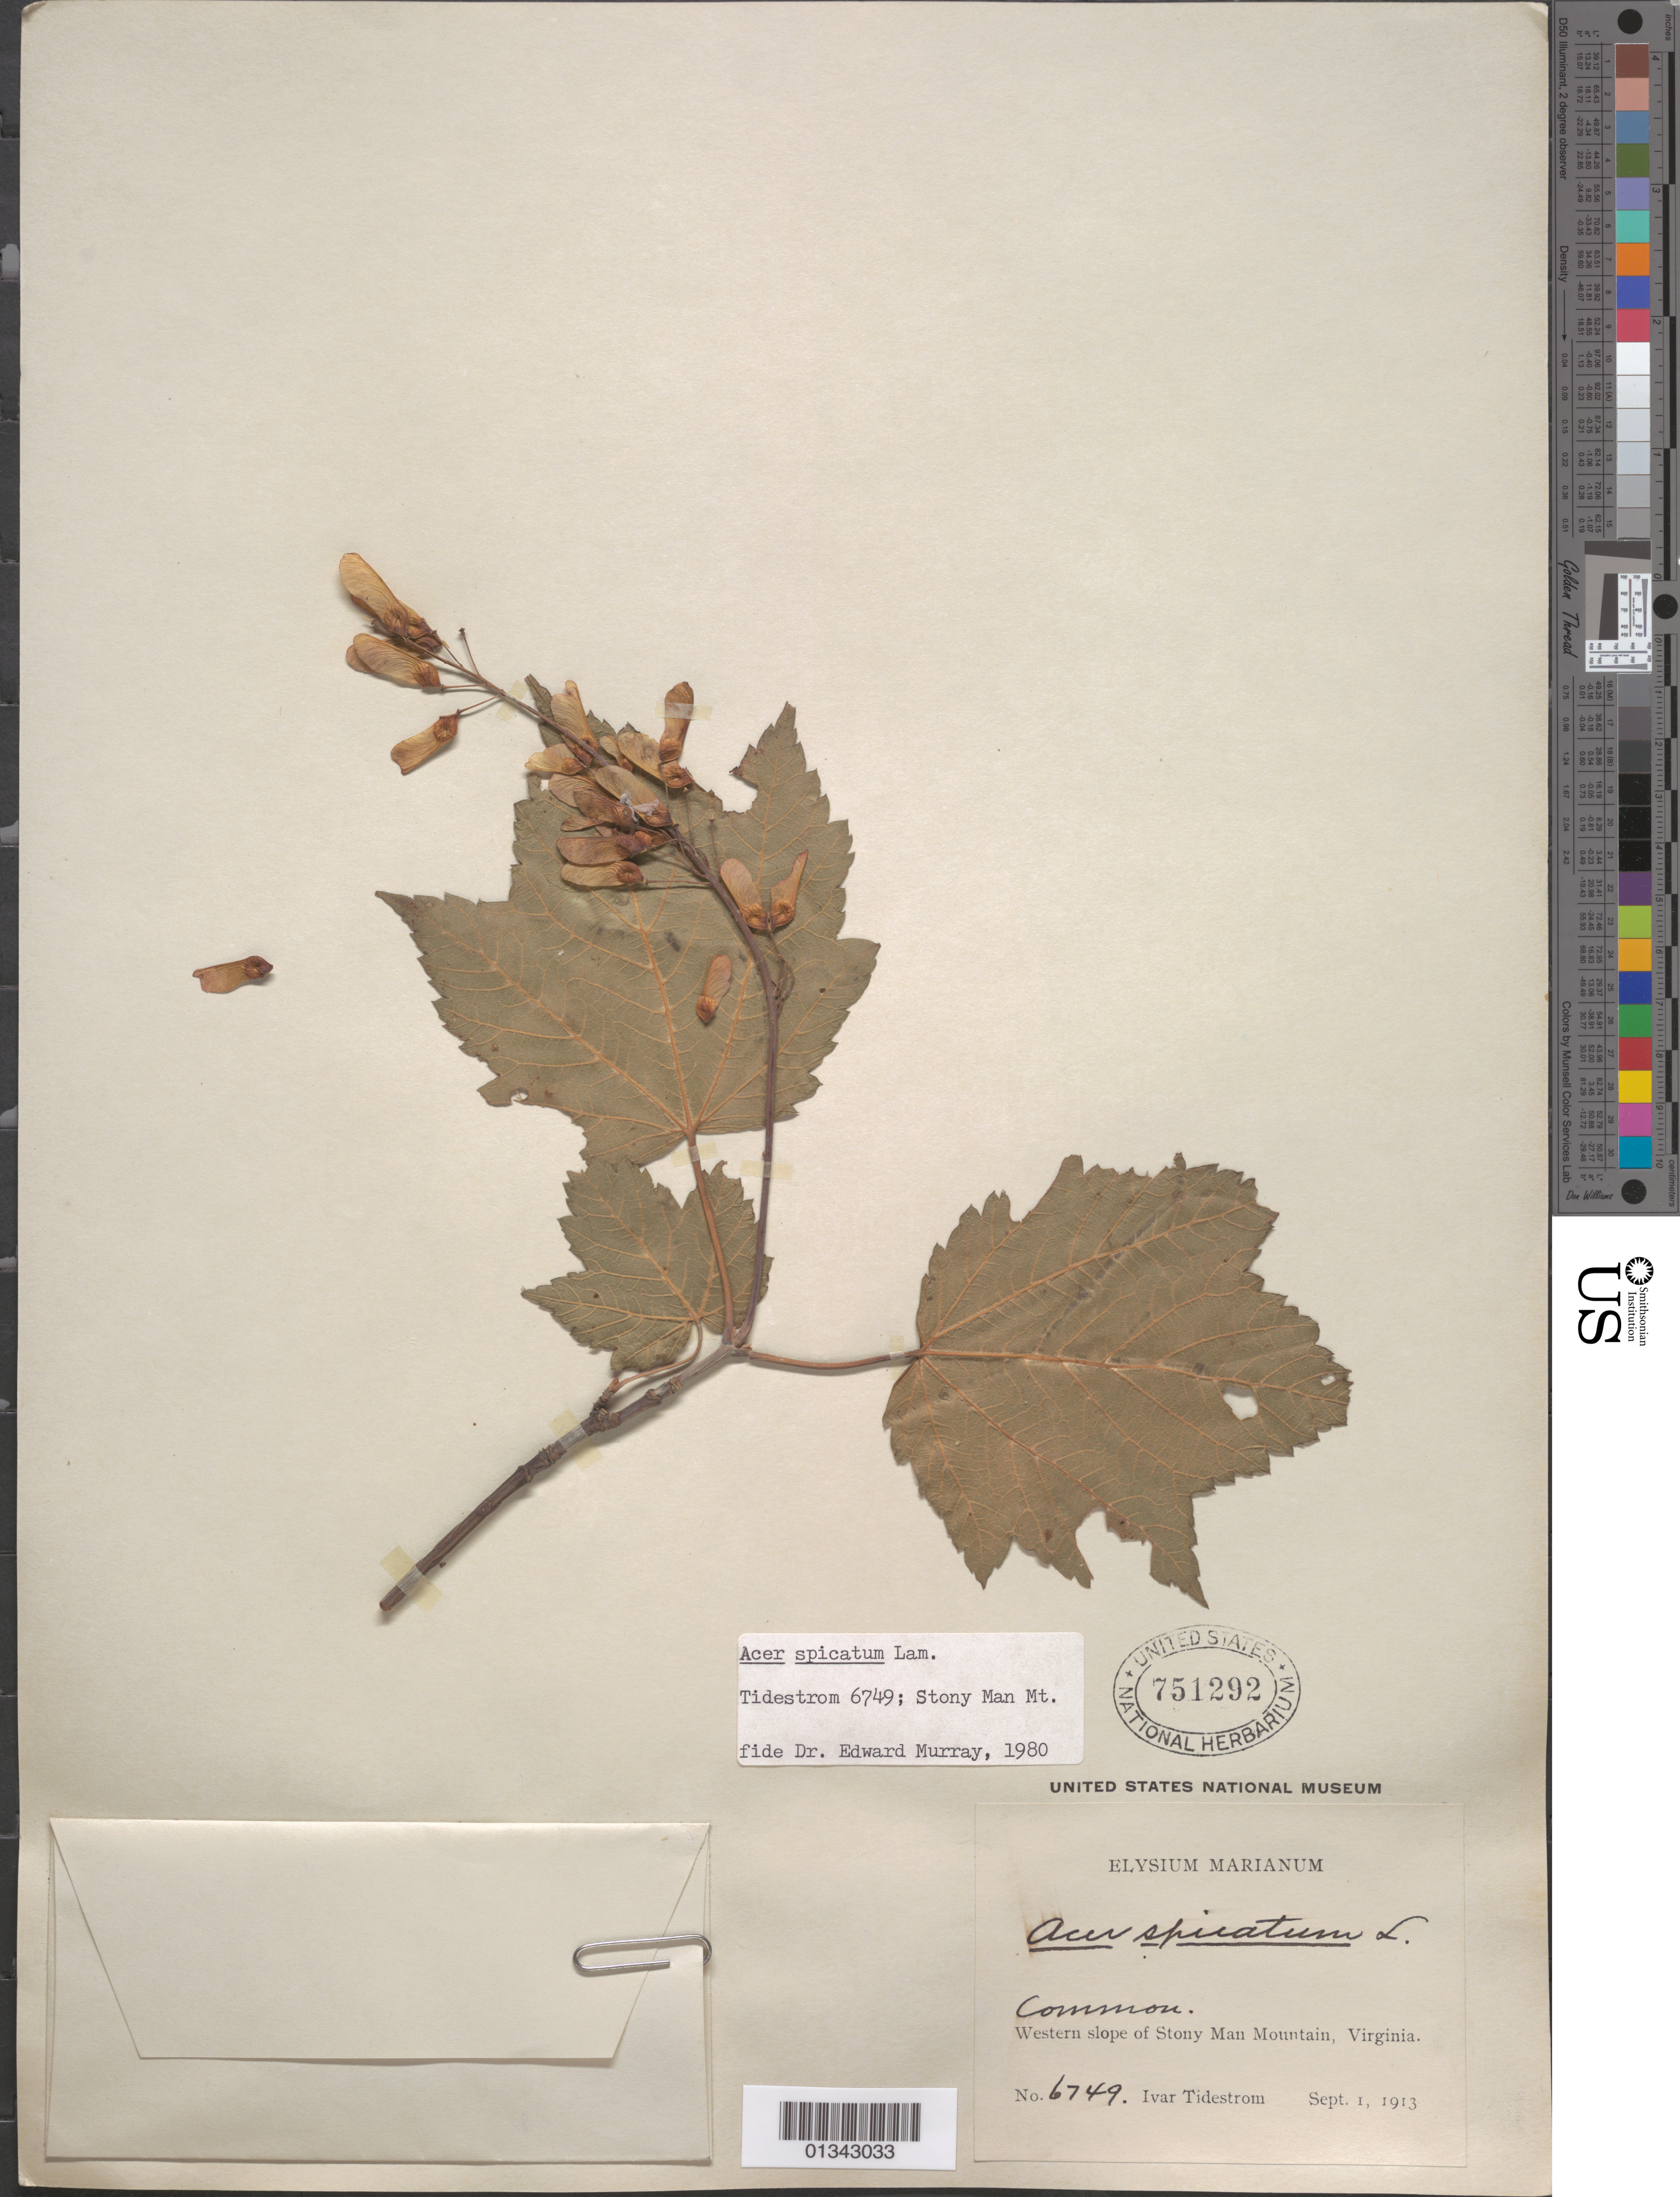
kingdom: Plantae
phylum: Tracheophyta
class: Magnoliopsida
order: Sapindales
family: Sapindaceae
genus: Acer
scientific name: Acer spicatum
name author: Lam.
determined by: Murray, Edward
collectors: I. F. Tidestrom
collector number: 6749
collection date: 1913-09-01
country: United States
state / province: Virginia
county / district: Page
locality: Stony Man Mountain, western slope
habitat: Common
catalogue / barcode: US 751292